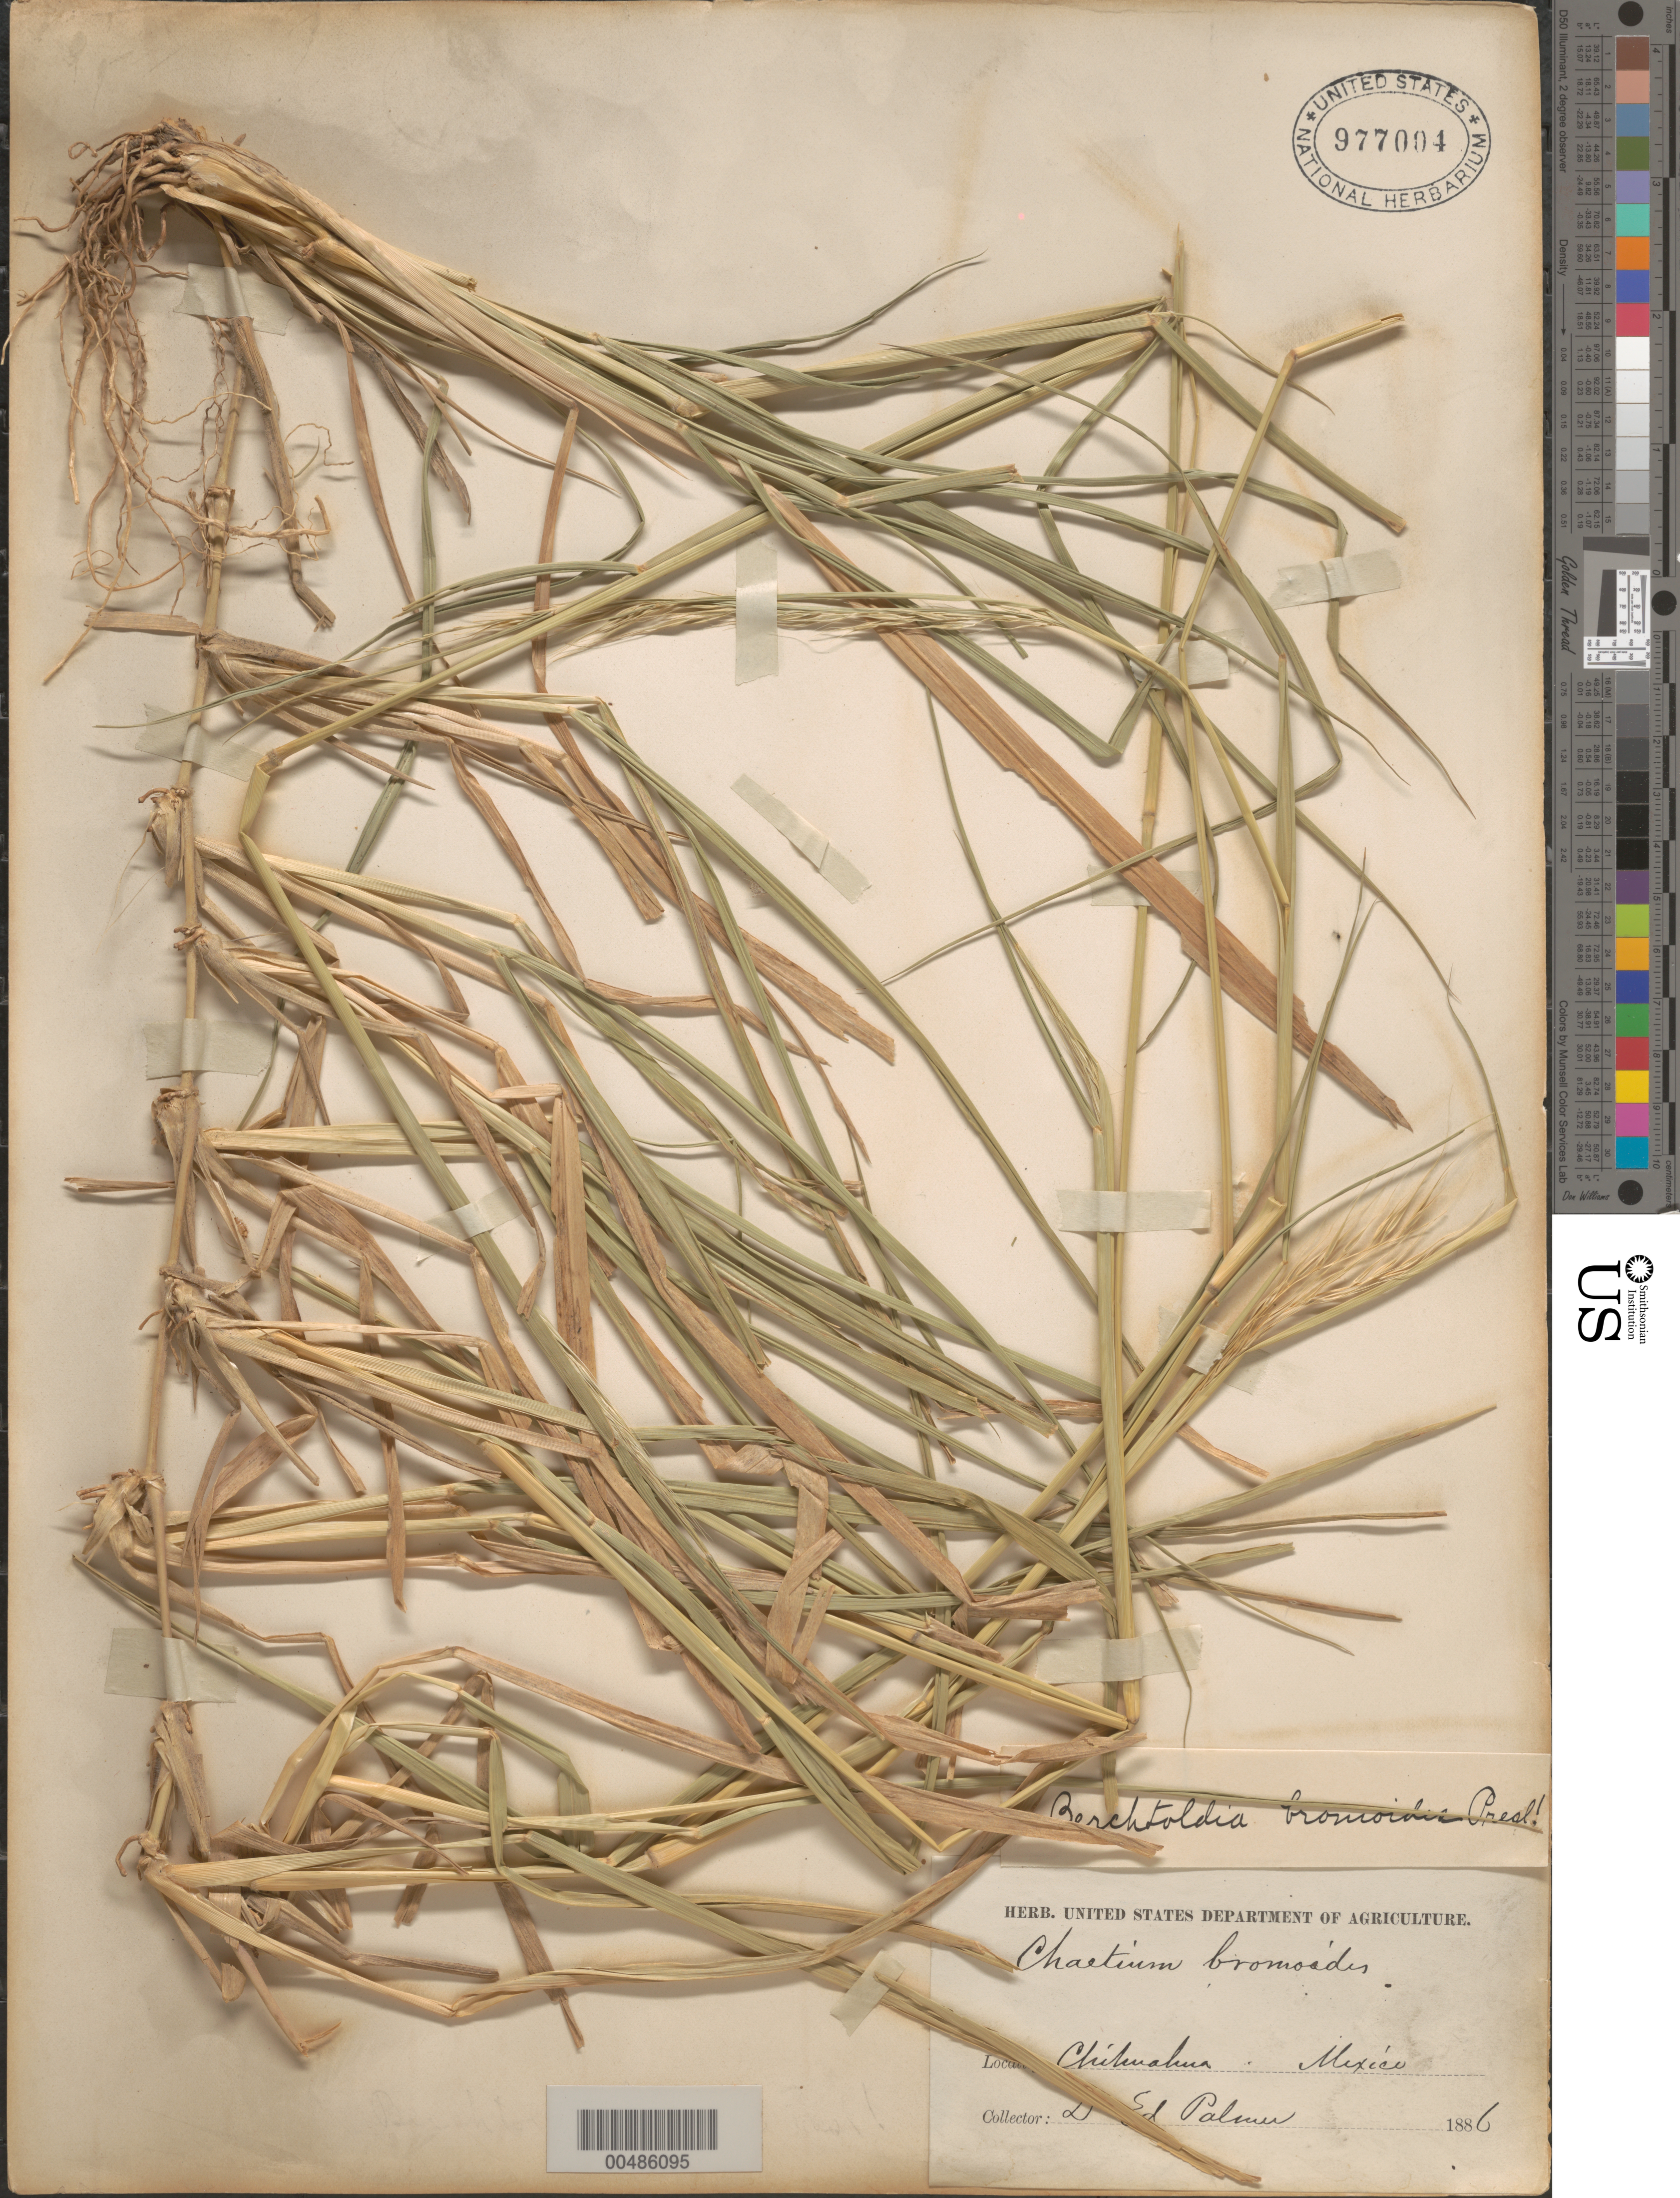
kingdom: Plantae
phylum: Tracheophyta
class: Liliopsida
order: Poales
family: Poaceae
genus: Chaetium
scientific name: Chaetium bromoides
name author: (J. Presl) Benth. ex Hemsl.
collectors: E. Palmer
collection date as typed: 1886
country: Mexico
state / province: Chihuahua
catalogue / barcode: US 977004